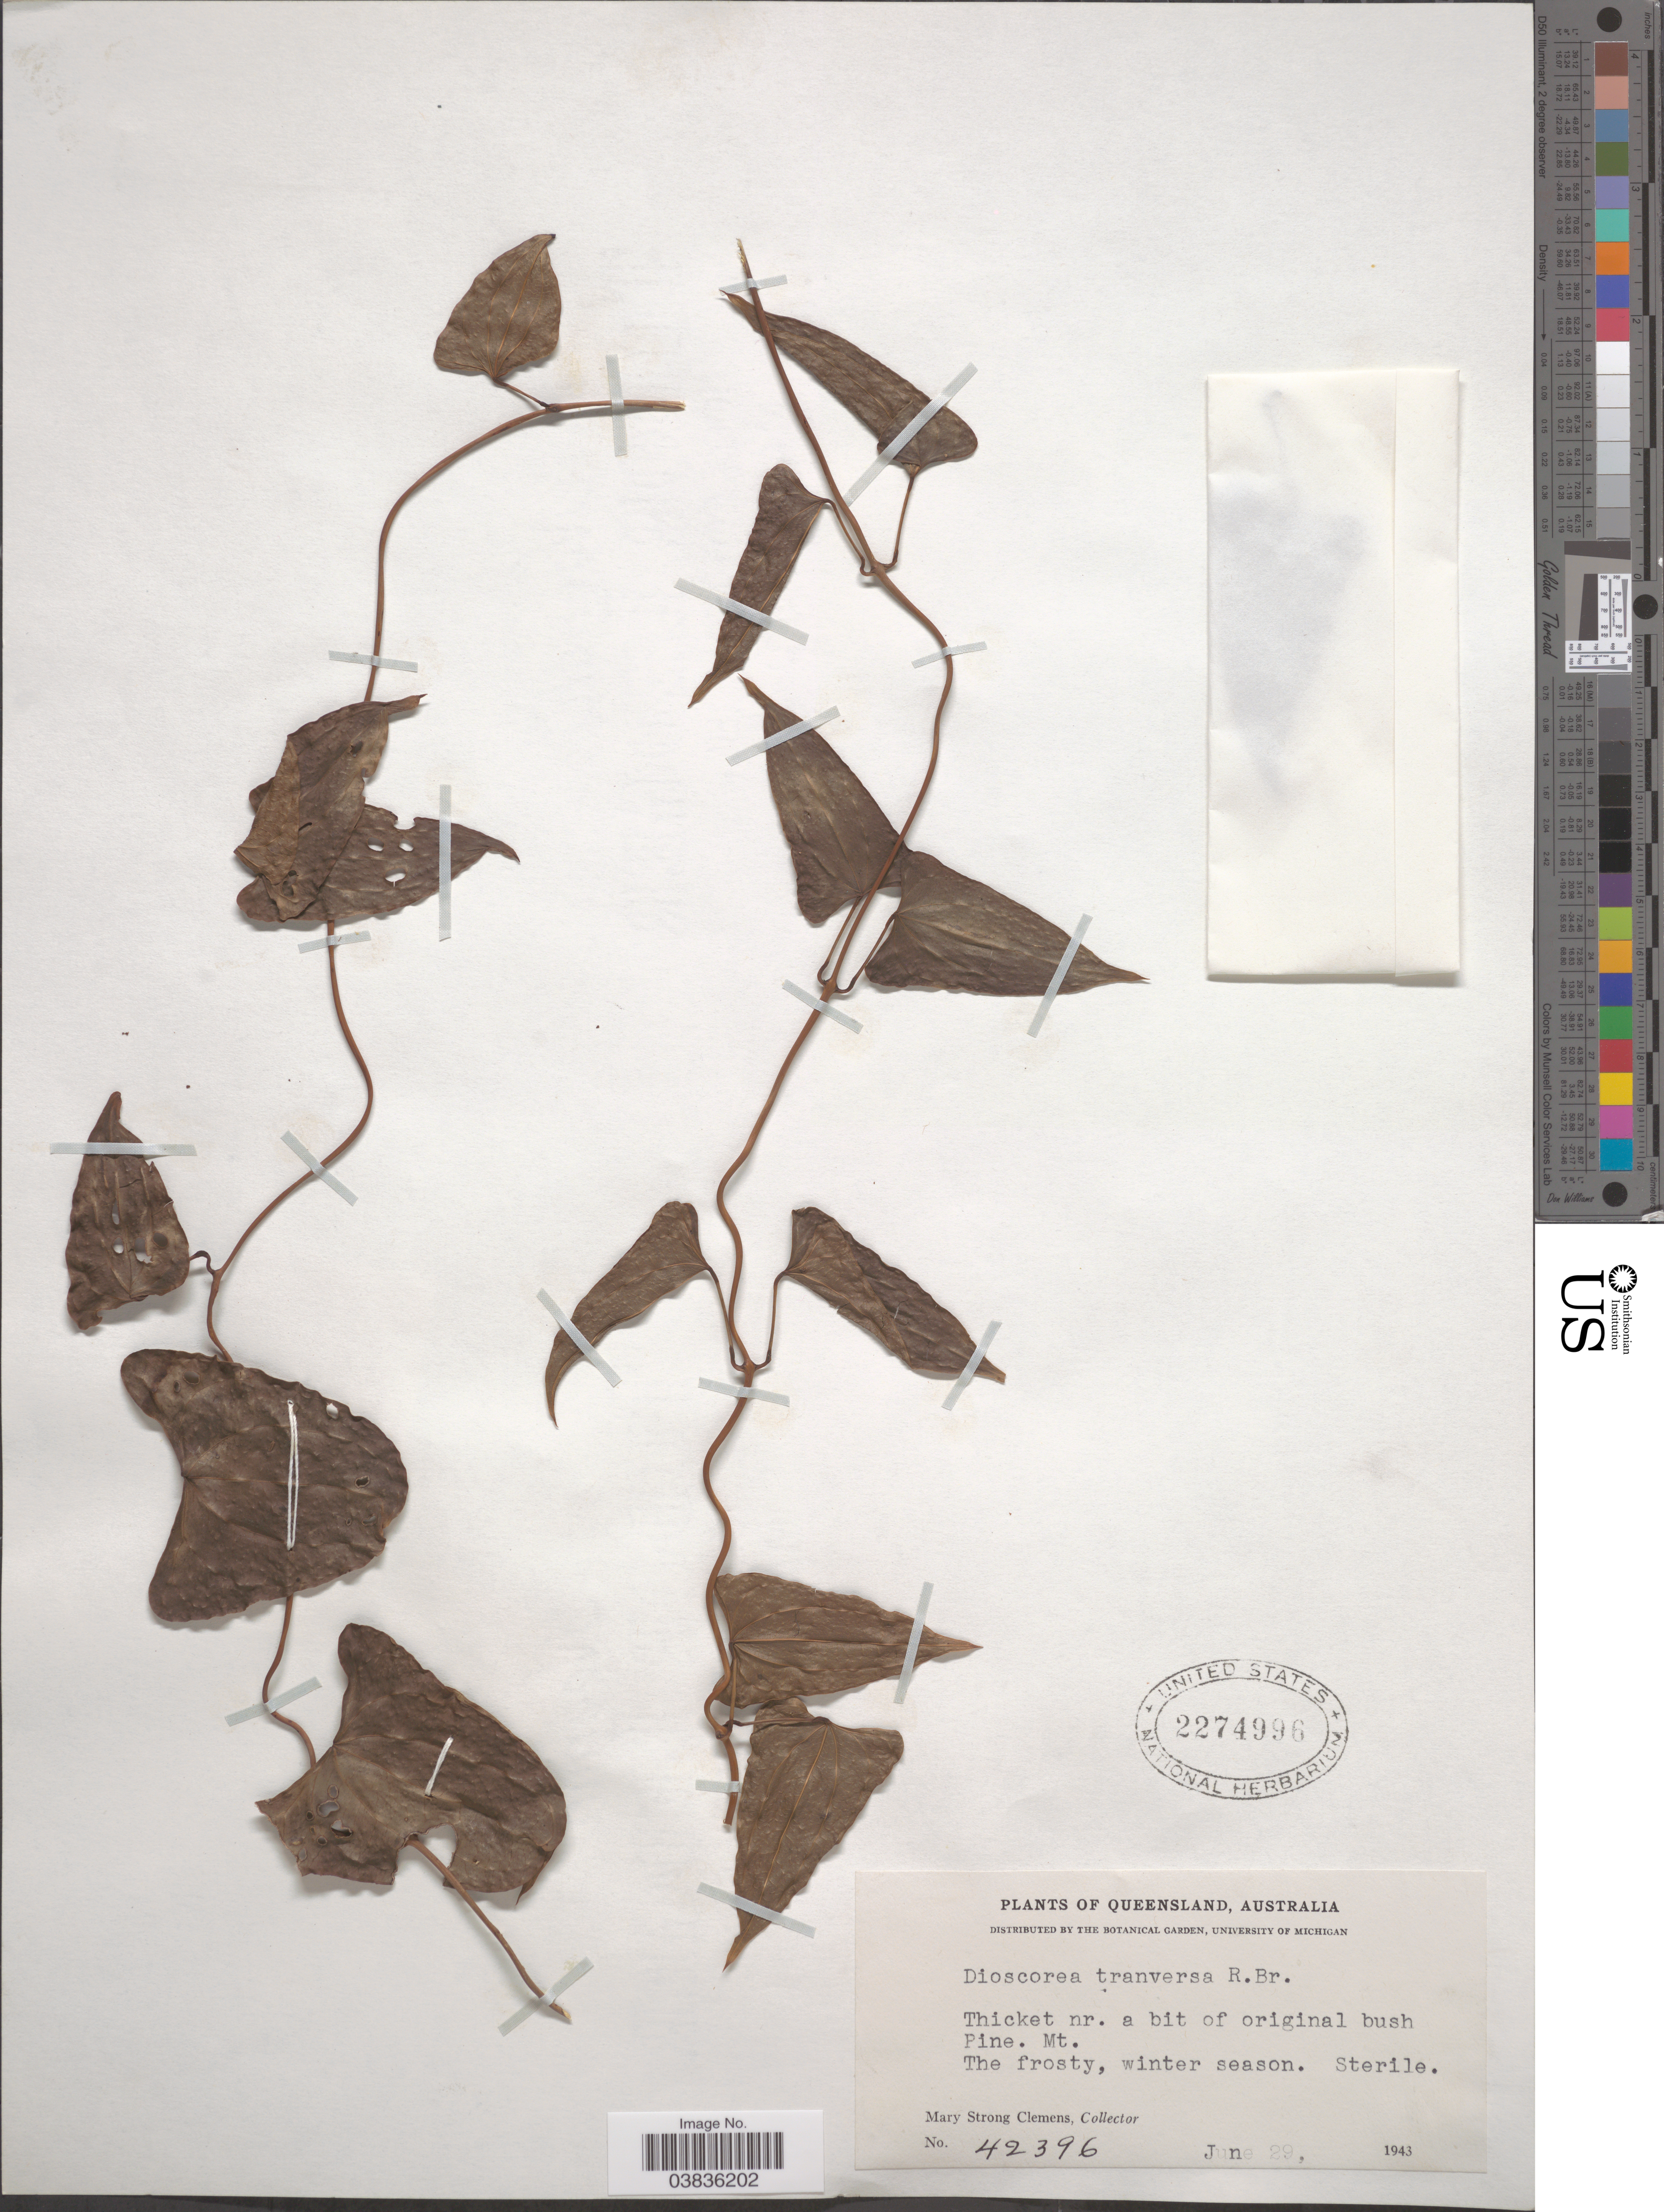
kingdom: Plantae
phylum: Tracheophyta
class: Liliopsida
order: Dioscoreales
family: Dioscoreaceae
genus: Dioscorea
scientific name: Dioscorea transversa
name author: R. Br.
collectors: M. S. Clemens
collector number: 42396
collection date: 1943-06-29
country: Australia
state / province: Queensland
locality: Mt. The frosty, winter season.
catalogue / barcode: US 2274996